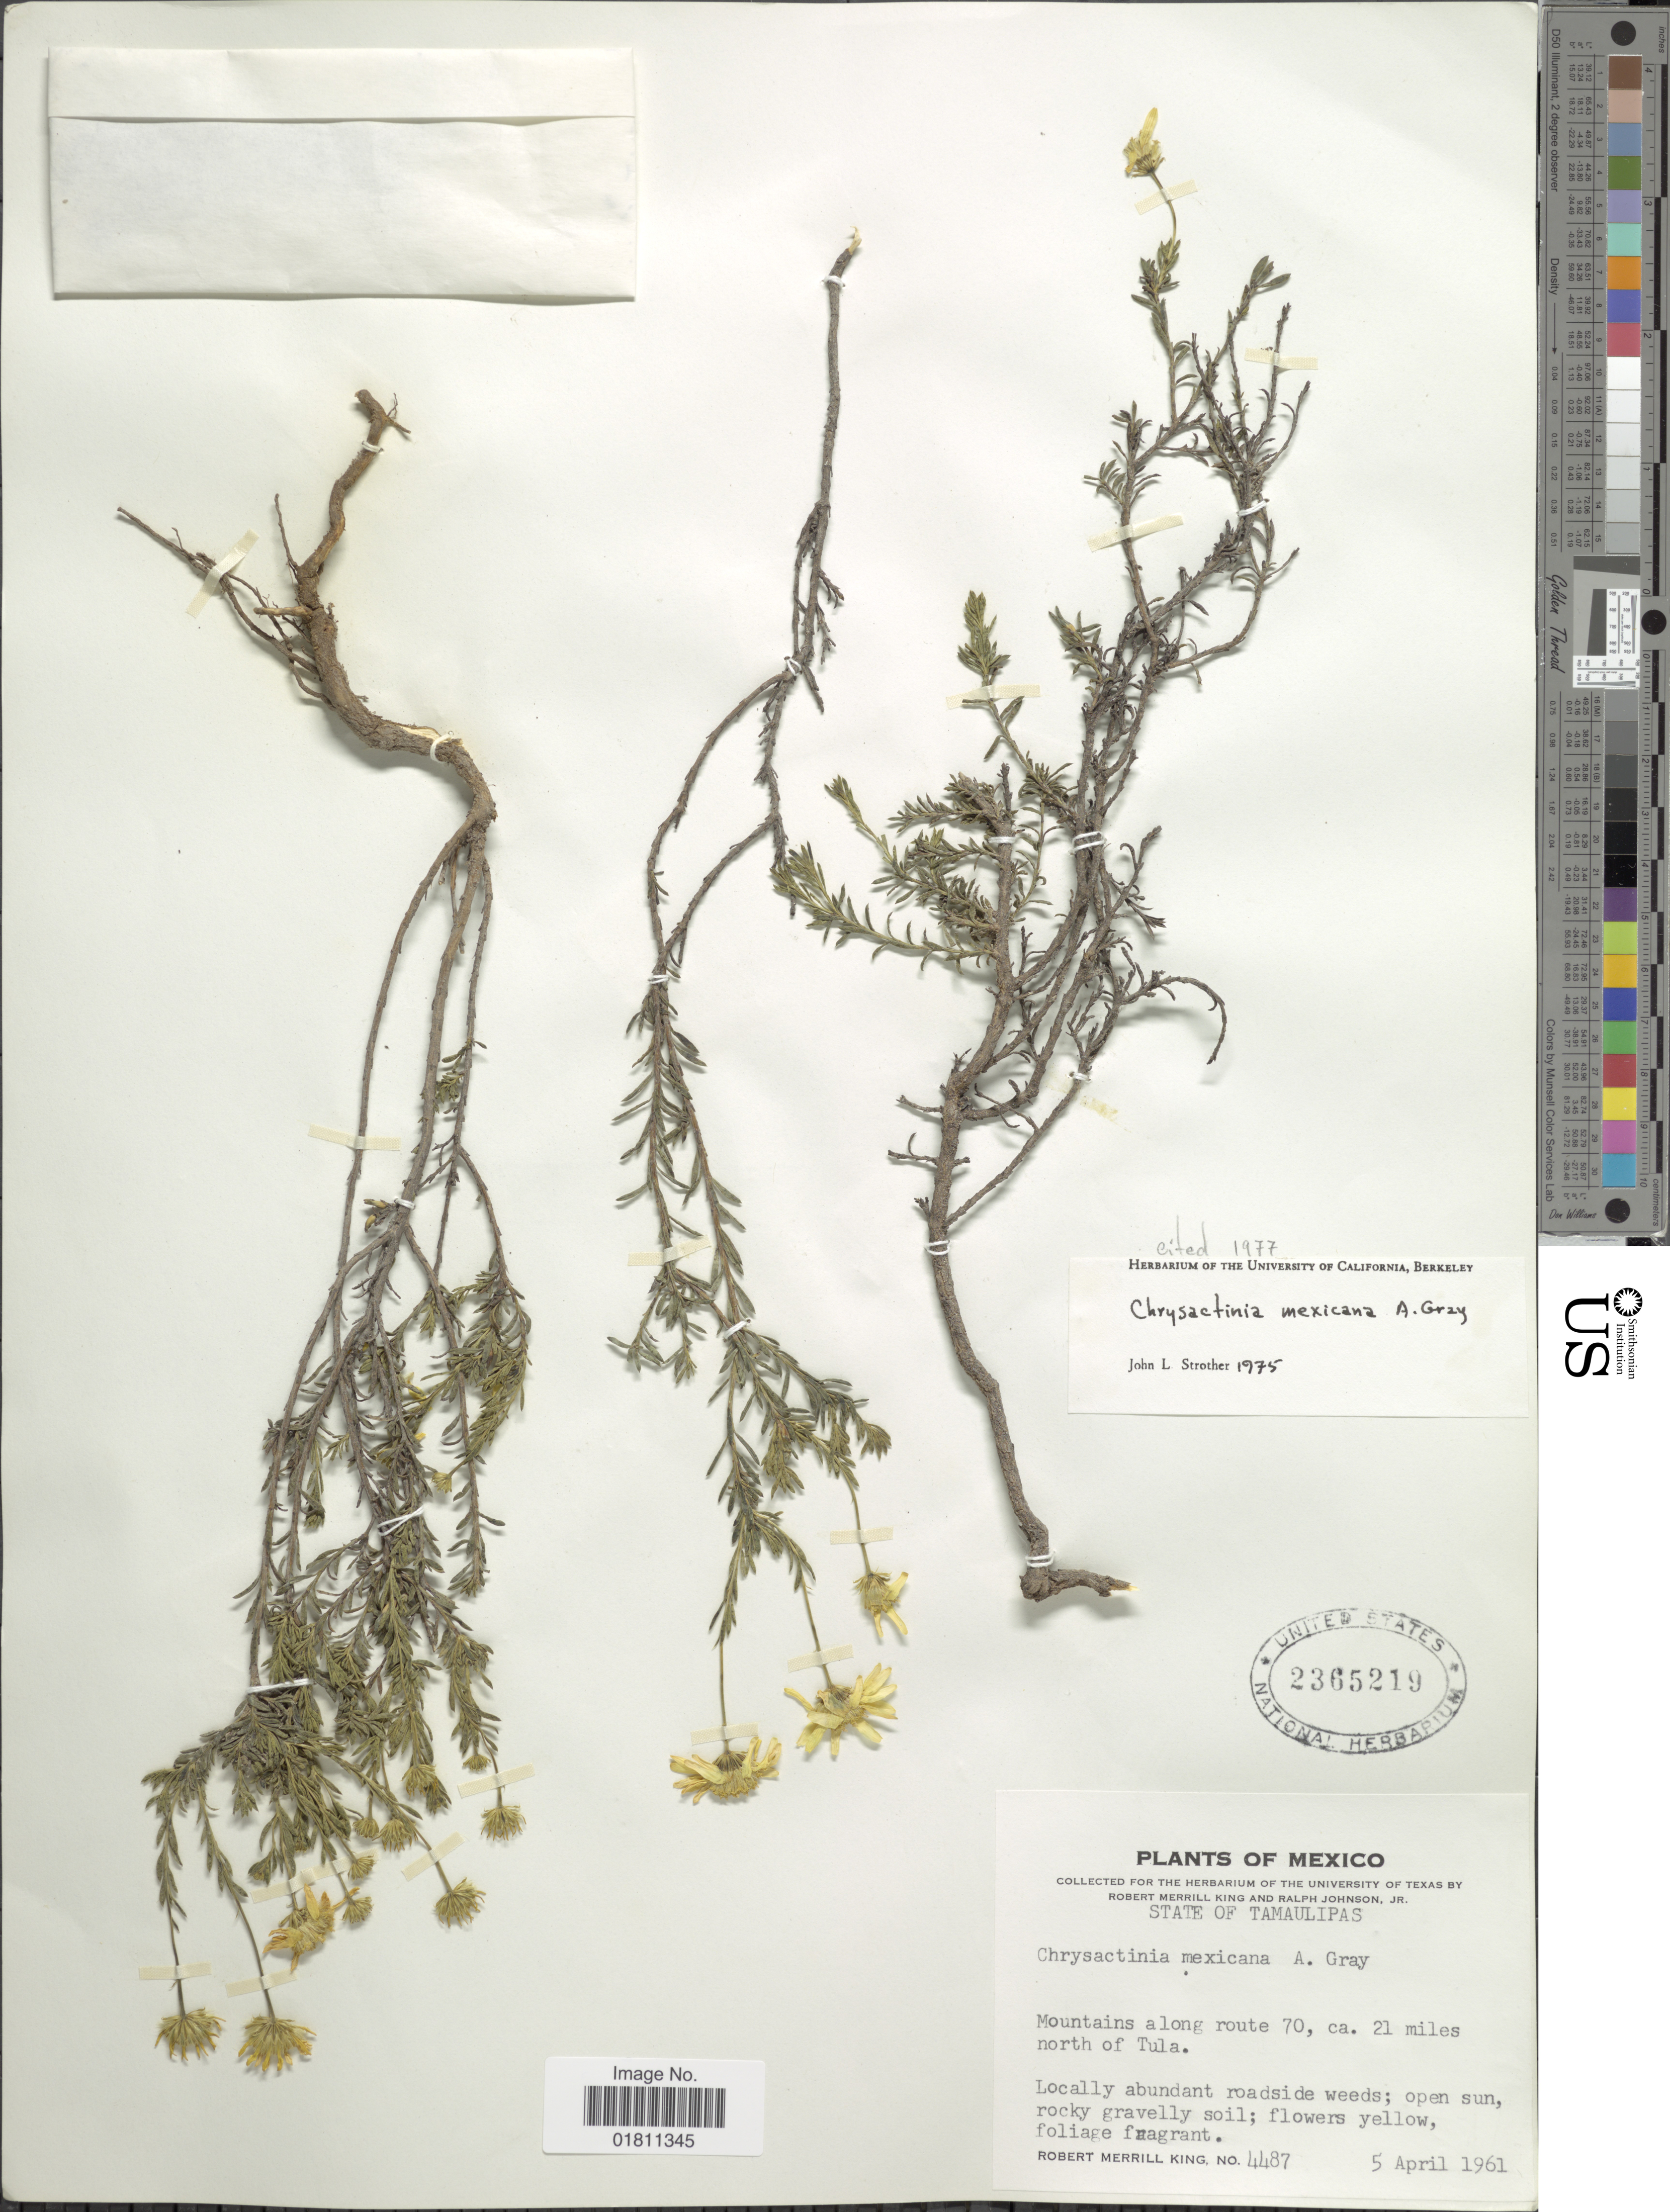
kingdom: Plantae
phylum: Tracheophyta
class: Magnoliopsida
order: Asterales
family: Asteraceae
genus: Chrysactinia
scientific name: Chrysactinia mexicana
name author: A. Gray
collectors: R. M. King & R. Johnson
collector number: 4487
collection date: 1961-04-05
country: Mexico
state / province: Tamaulipas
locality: Mountains along route 70, ca. 21 miles north of Tula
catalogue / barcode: US 2365219